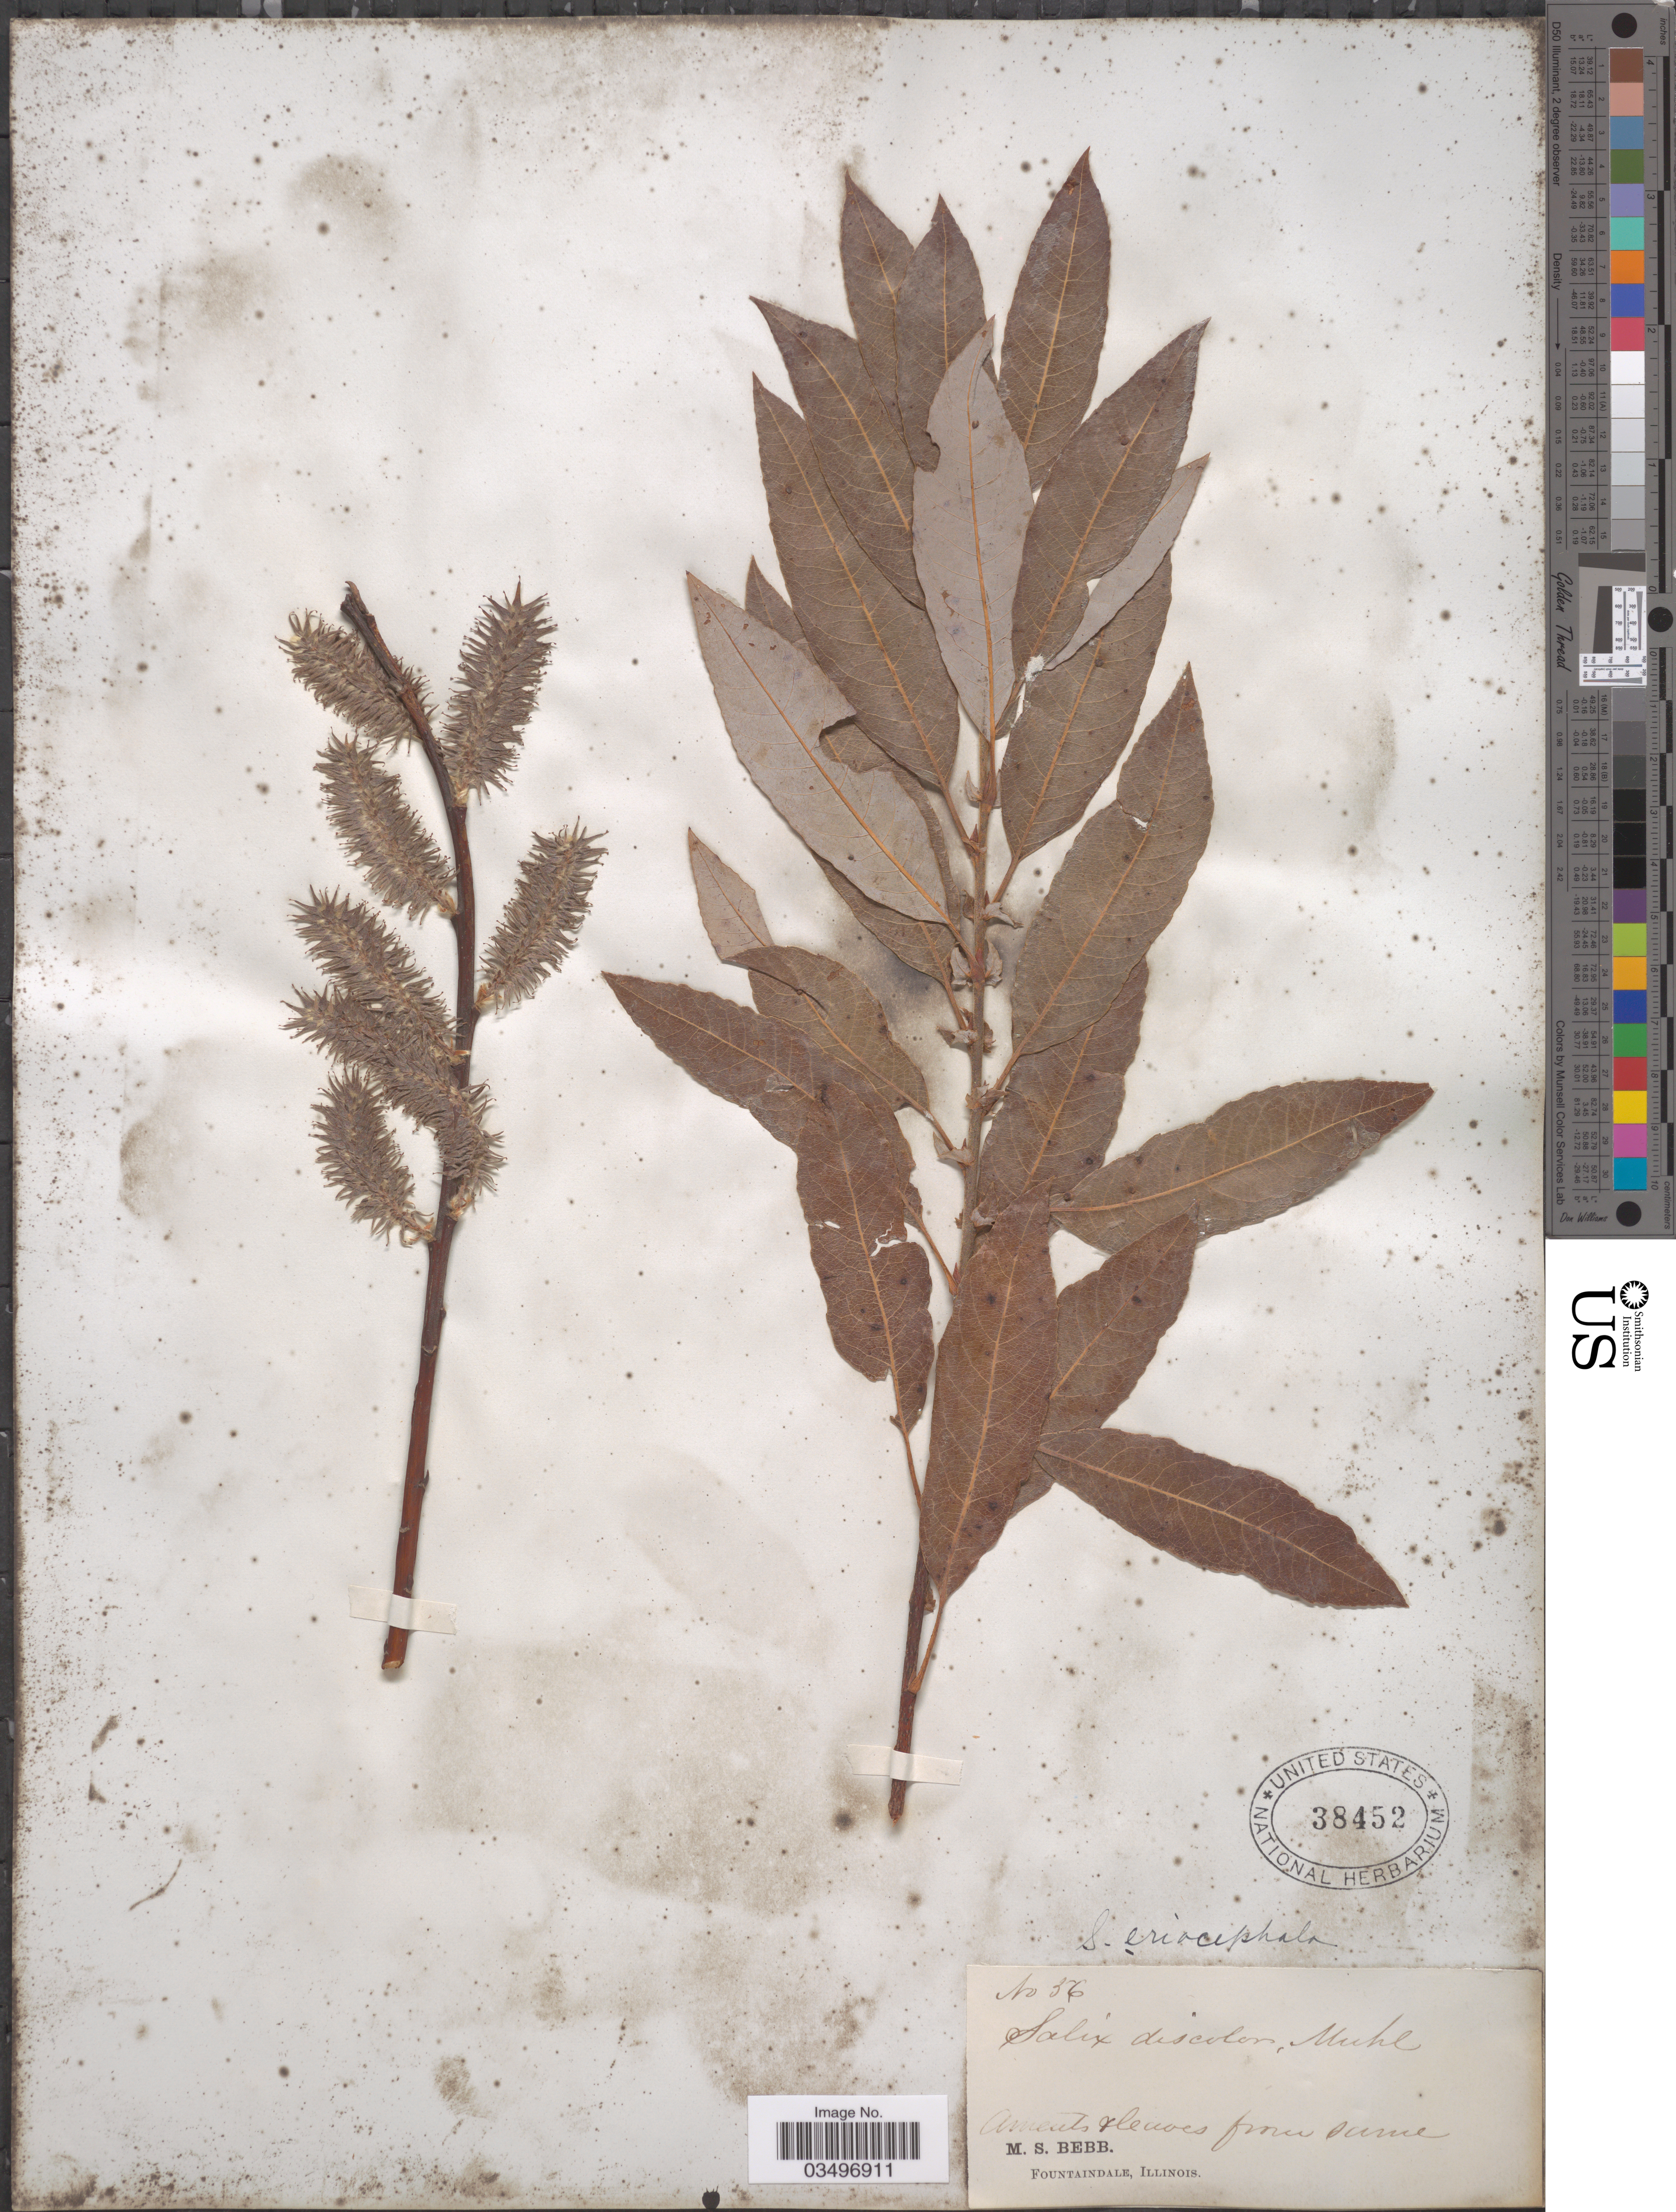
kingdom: Plantae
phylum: Tracheophyta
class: Magnoliopsida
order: Malpighiales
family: Salicaceae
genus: Salix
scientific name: Salix eriocephala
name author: Michx.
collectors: M. Bebb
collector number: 56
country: United States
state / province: Illinois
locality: Fountaindale.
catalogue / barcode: US 38452